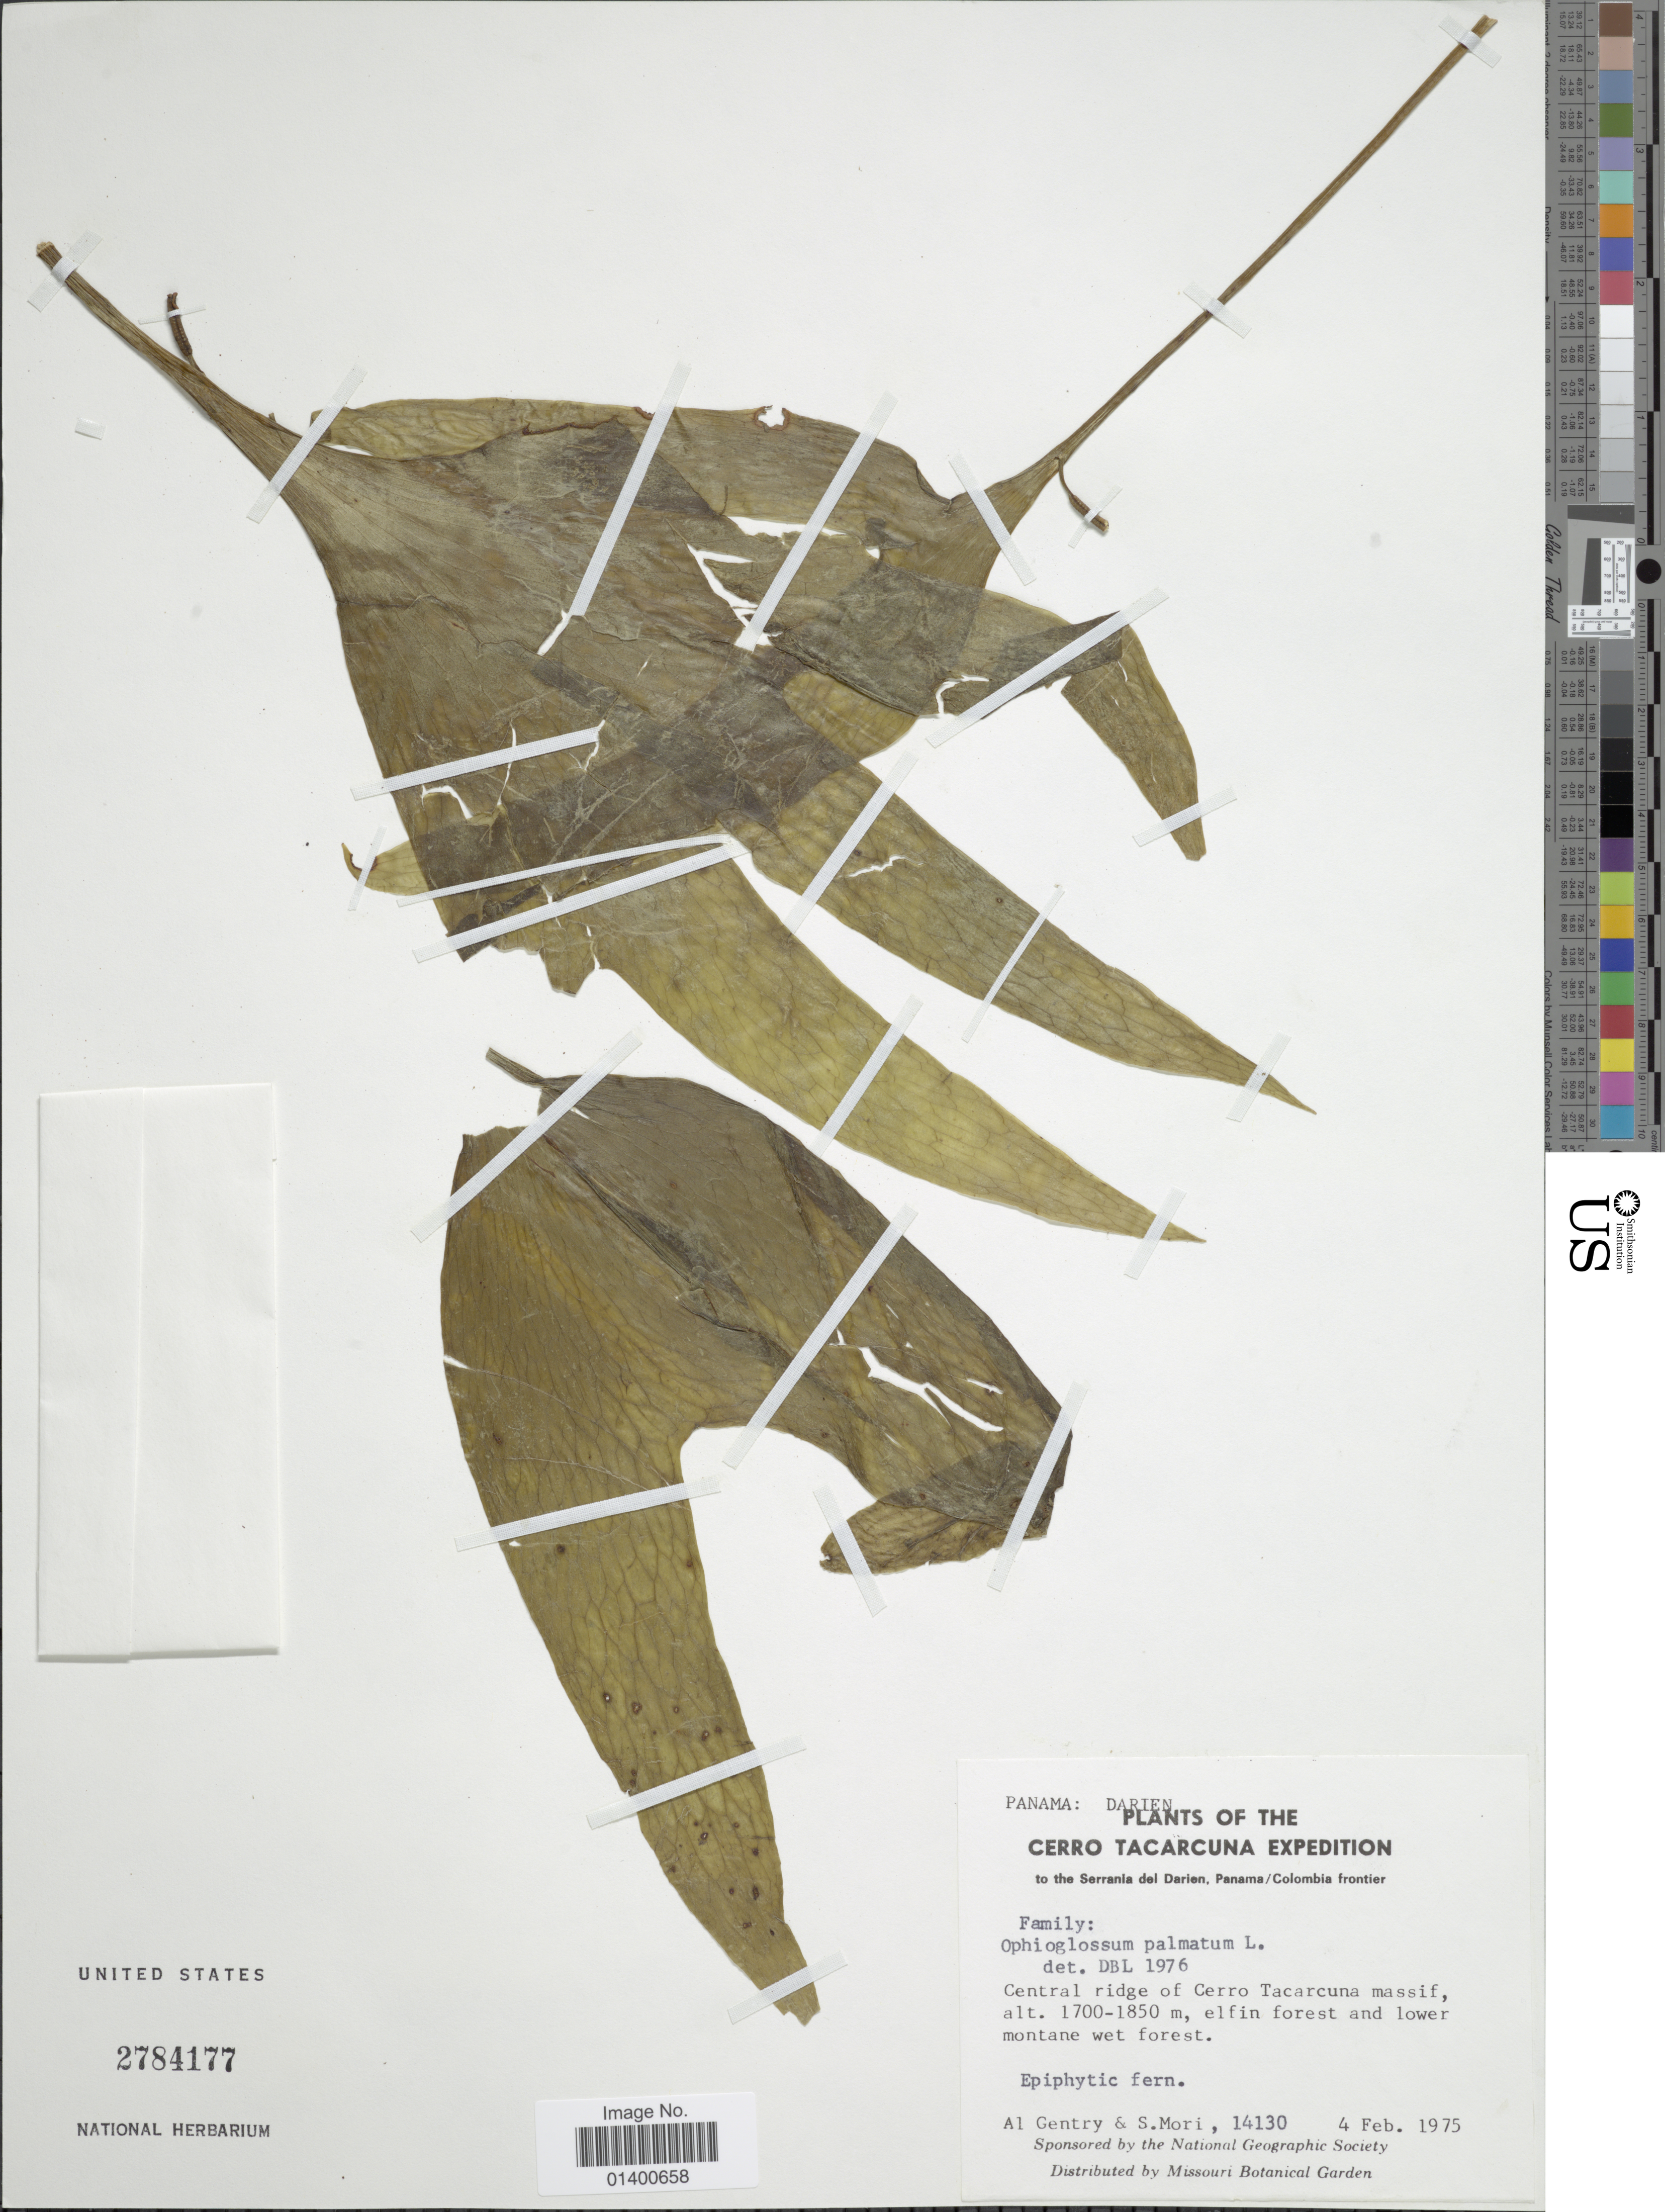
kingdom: Plantae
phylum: Tracheophyta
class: Polypodiopsida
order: Ophioglossales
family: Ophioglossaceae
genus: Cheiroglossa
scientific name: Cheiroglossa palmata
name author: (L.) C. Presl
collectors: A. H. Gentry & S. Mori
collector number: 14130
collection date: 1975-02-04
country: Panama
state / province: Darién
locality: Central ridge of Cerro Tacarcuma massif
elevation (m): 1700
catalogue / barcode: US 2784177